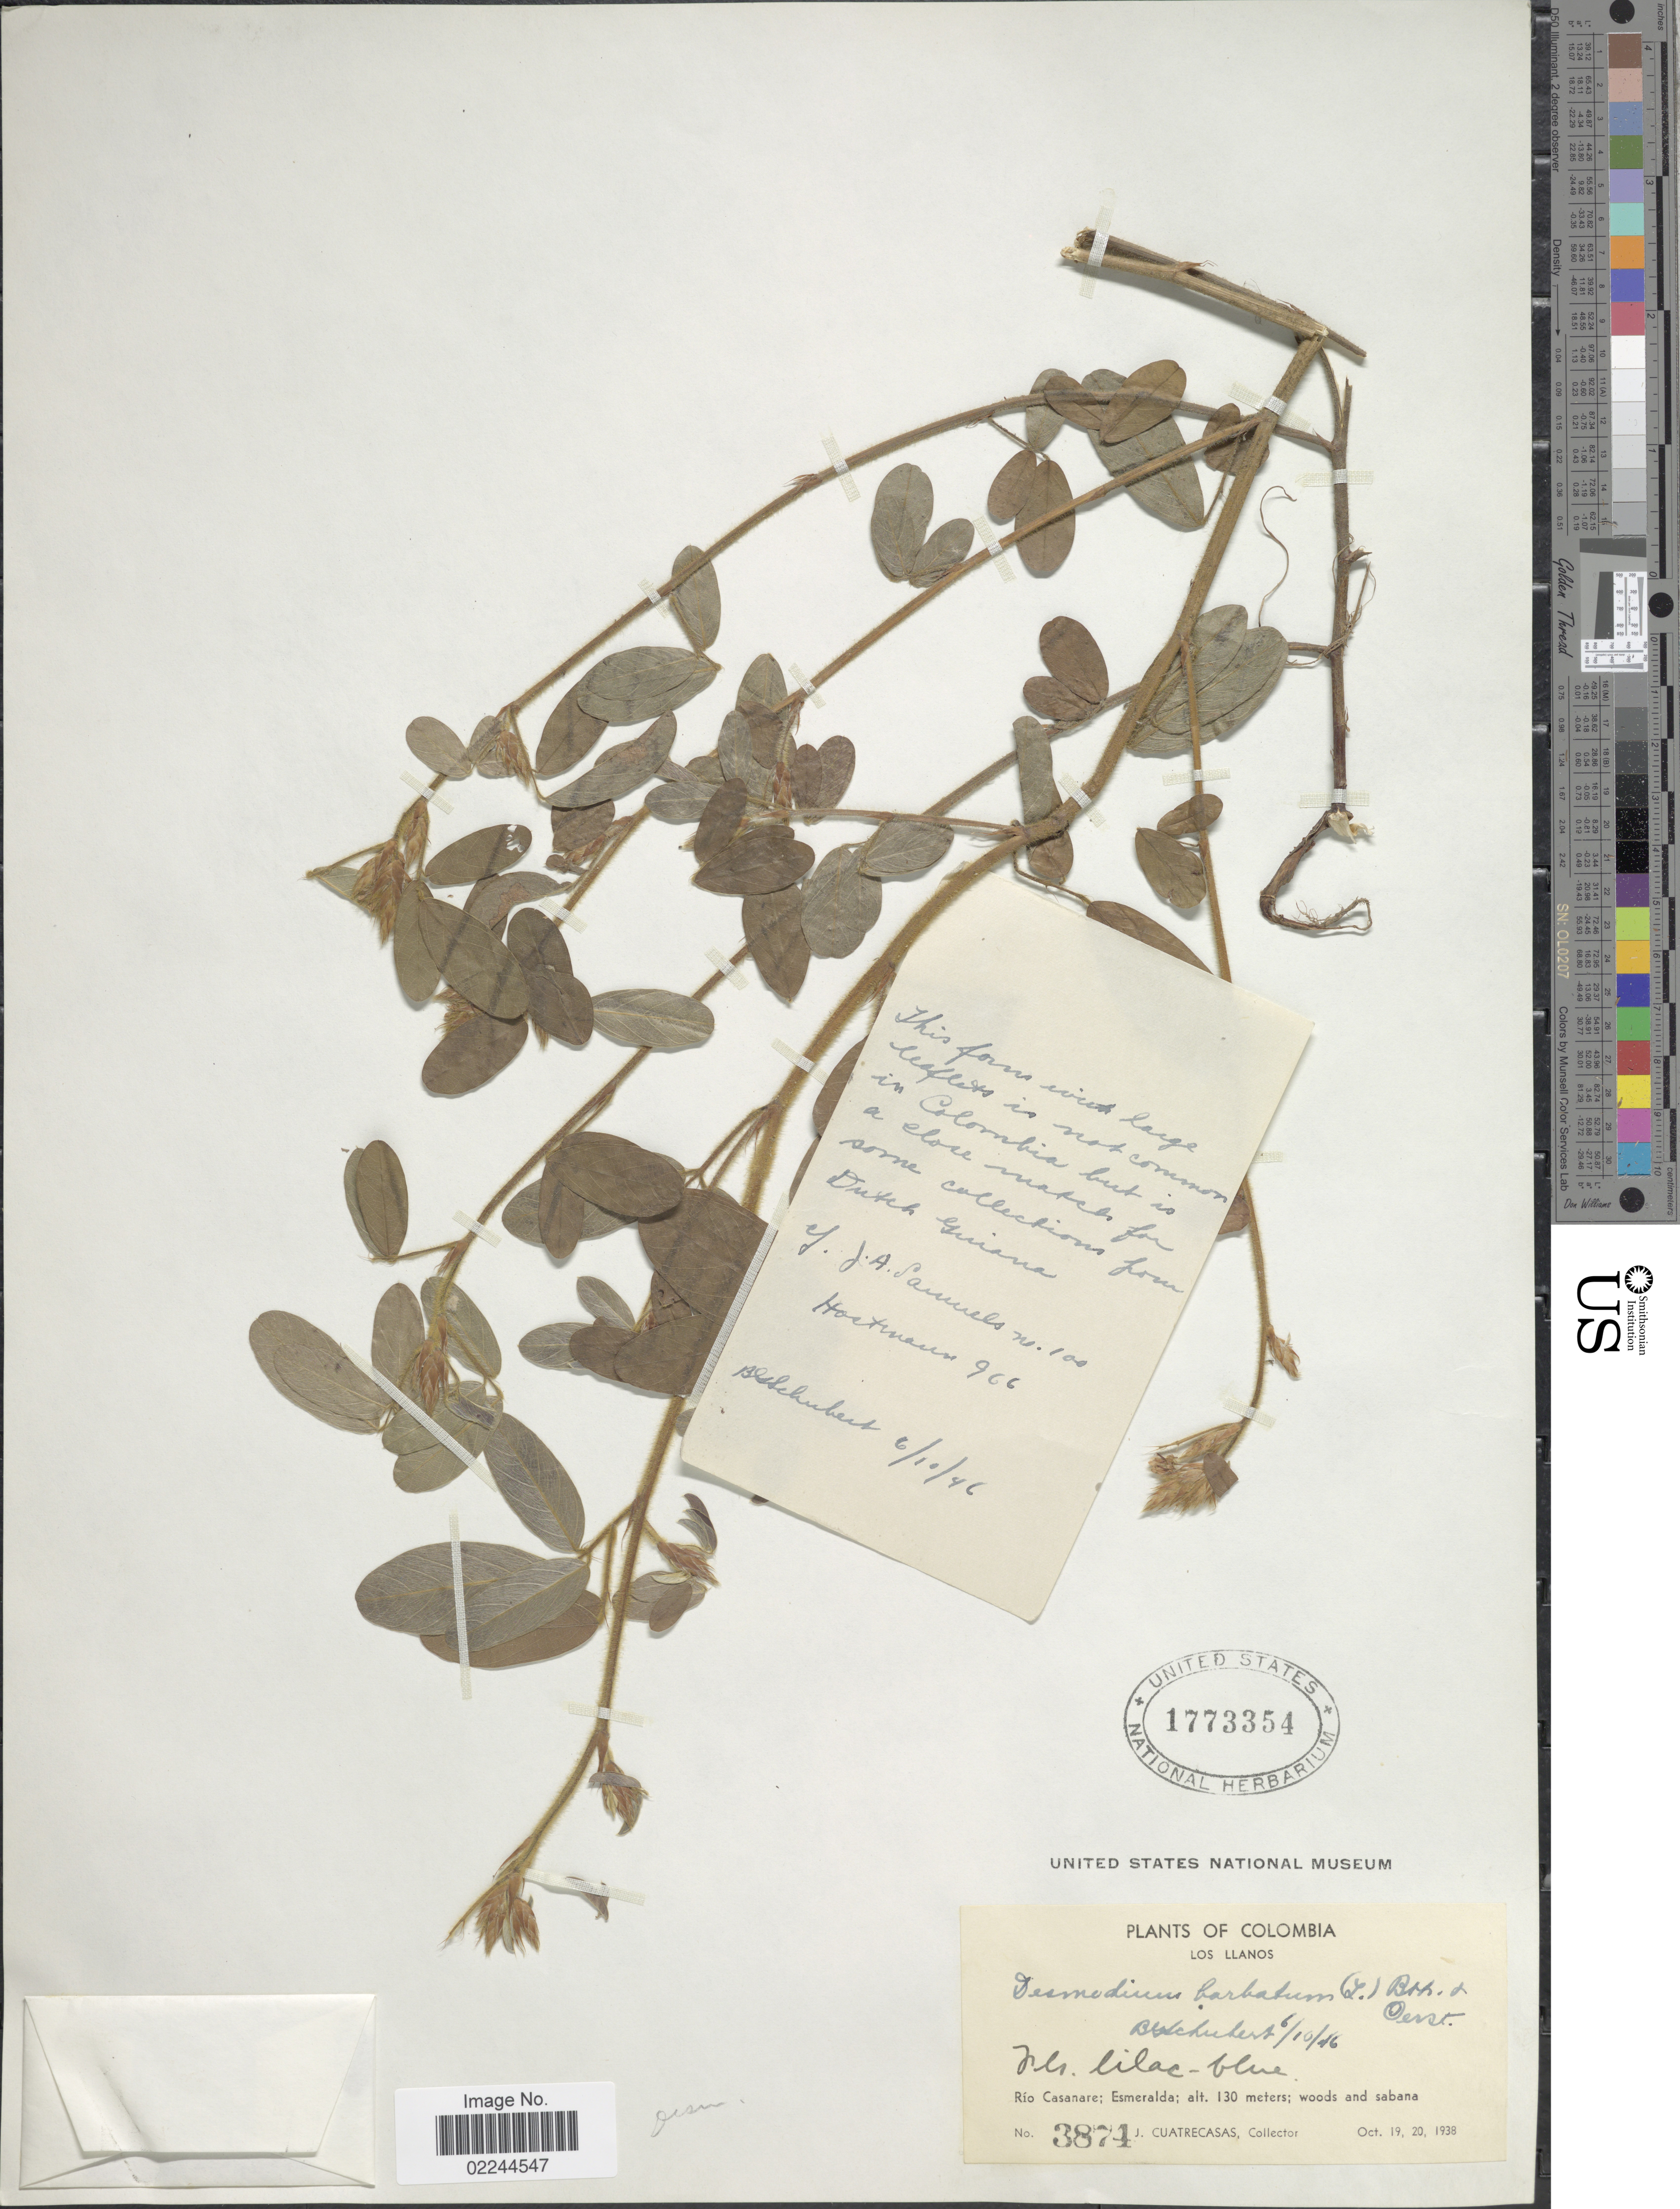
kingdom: Plantae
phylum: Tracheophyta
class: Magnoliopsida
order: Fabales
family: Fabaceae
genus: Grona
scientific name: Grona barbata var. barbata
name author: (L.) H. Ohashi & K. Ohashi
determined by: Strong, Mark T., (BOT), Smithsonian Institution - National Museum of Natural History (UNITED STATES)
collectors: J. Cuatrecasas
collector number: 3874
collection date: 1938-10-19/1938-10-20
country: Colombia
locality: Los Llanos. Rio Casanare; Esmeralda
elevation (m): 130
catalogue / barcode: US 1773354